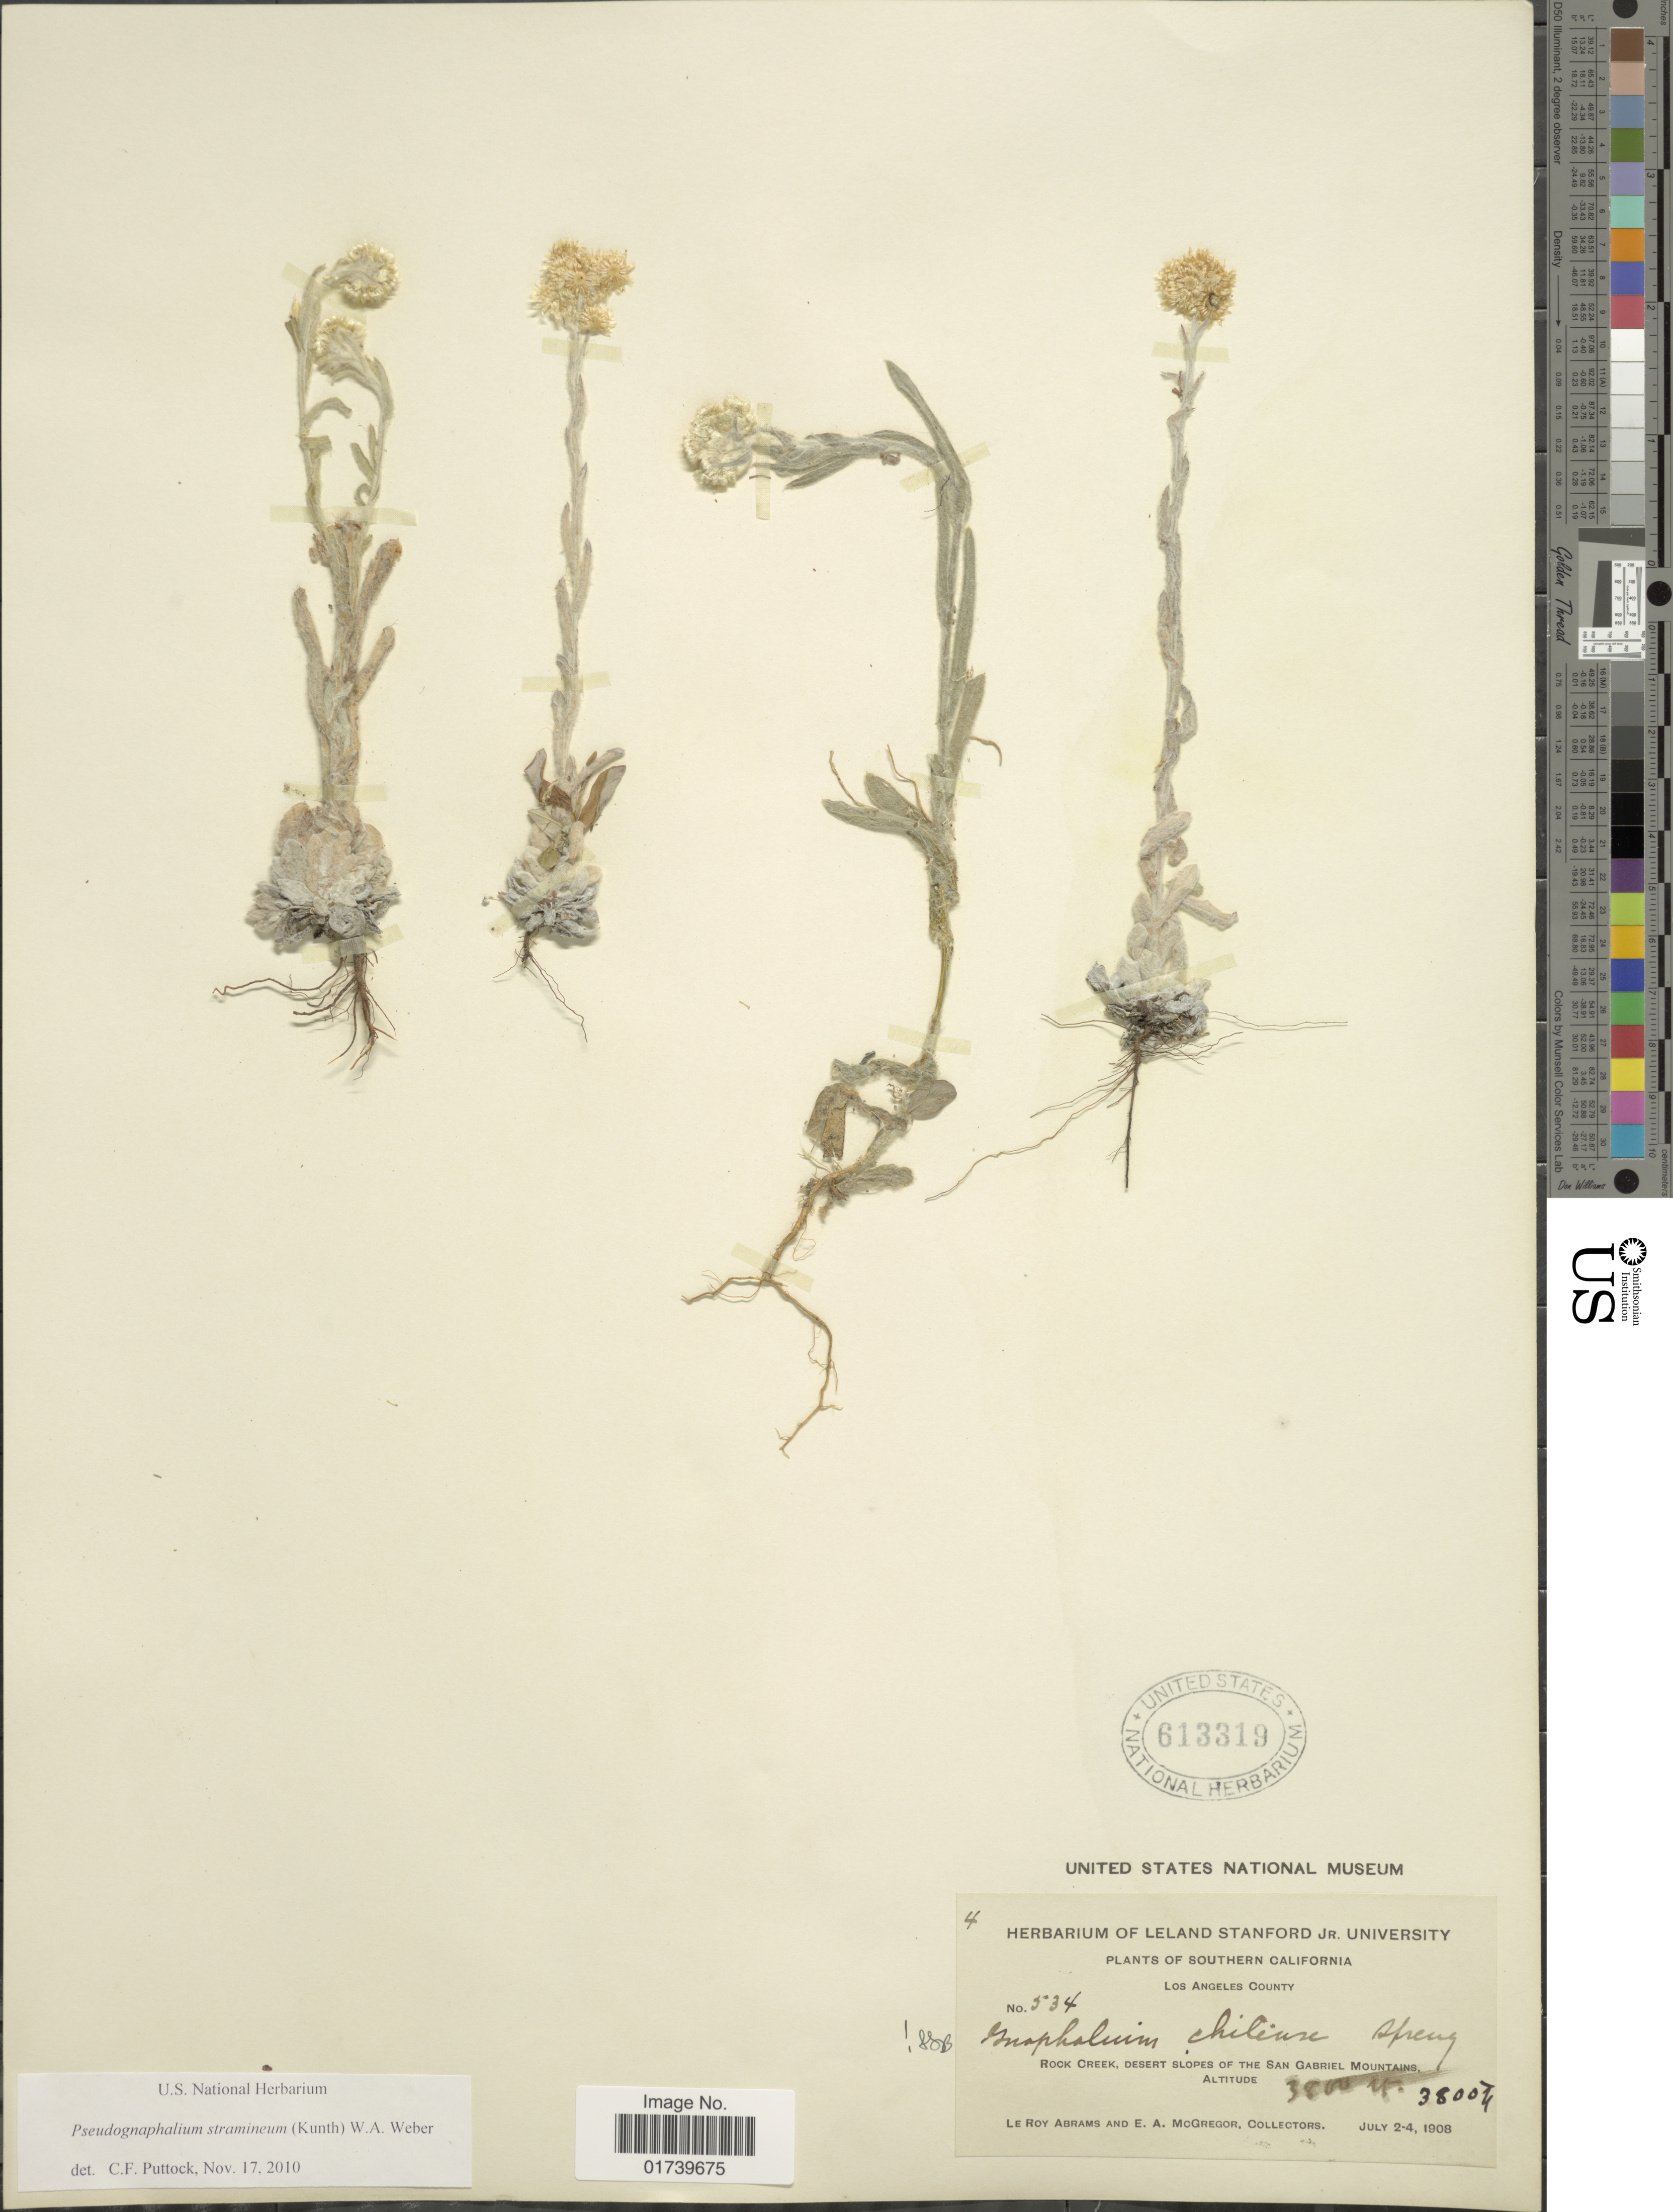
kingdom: Plantae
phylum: Tracheophyta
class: Magnoliopsida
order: Asterales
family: Asteraceae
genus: Pseudognaphalium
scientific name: Pseudognaphalium stramineum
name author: (Kunth) Anderb.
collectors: L. Abrams & E. A. McGregor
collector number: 4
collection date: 1908-07-02/1908-07-04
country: United States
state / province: California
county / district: Los Angeles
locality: Southern California, Rock Creek, The San Gabriel Mountains, Los Angeles County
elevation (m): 1158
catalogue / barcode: US 613319